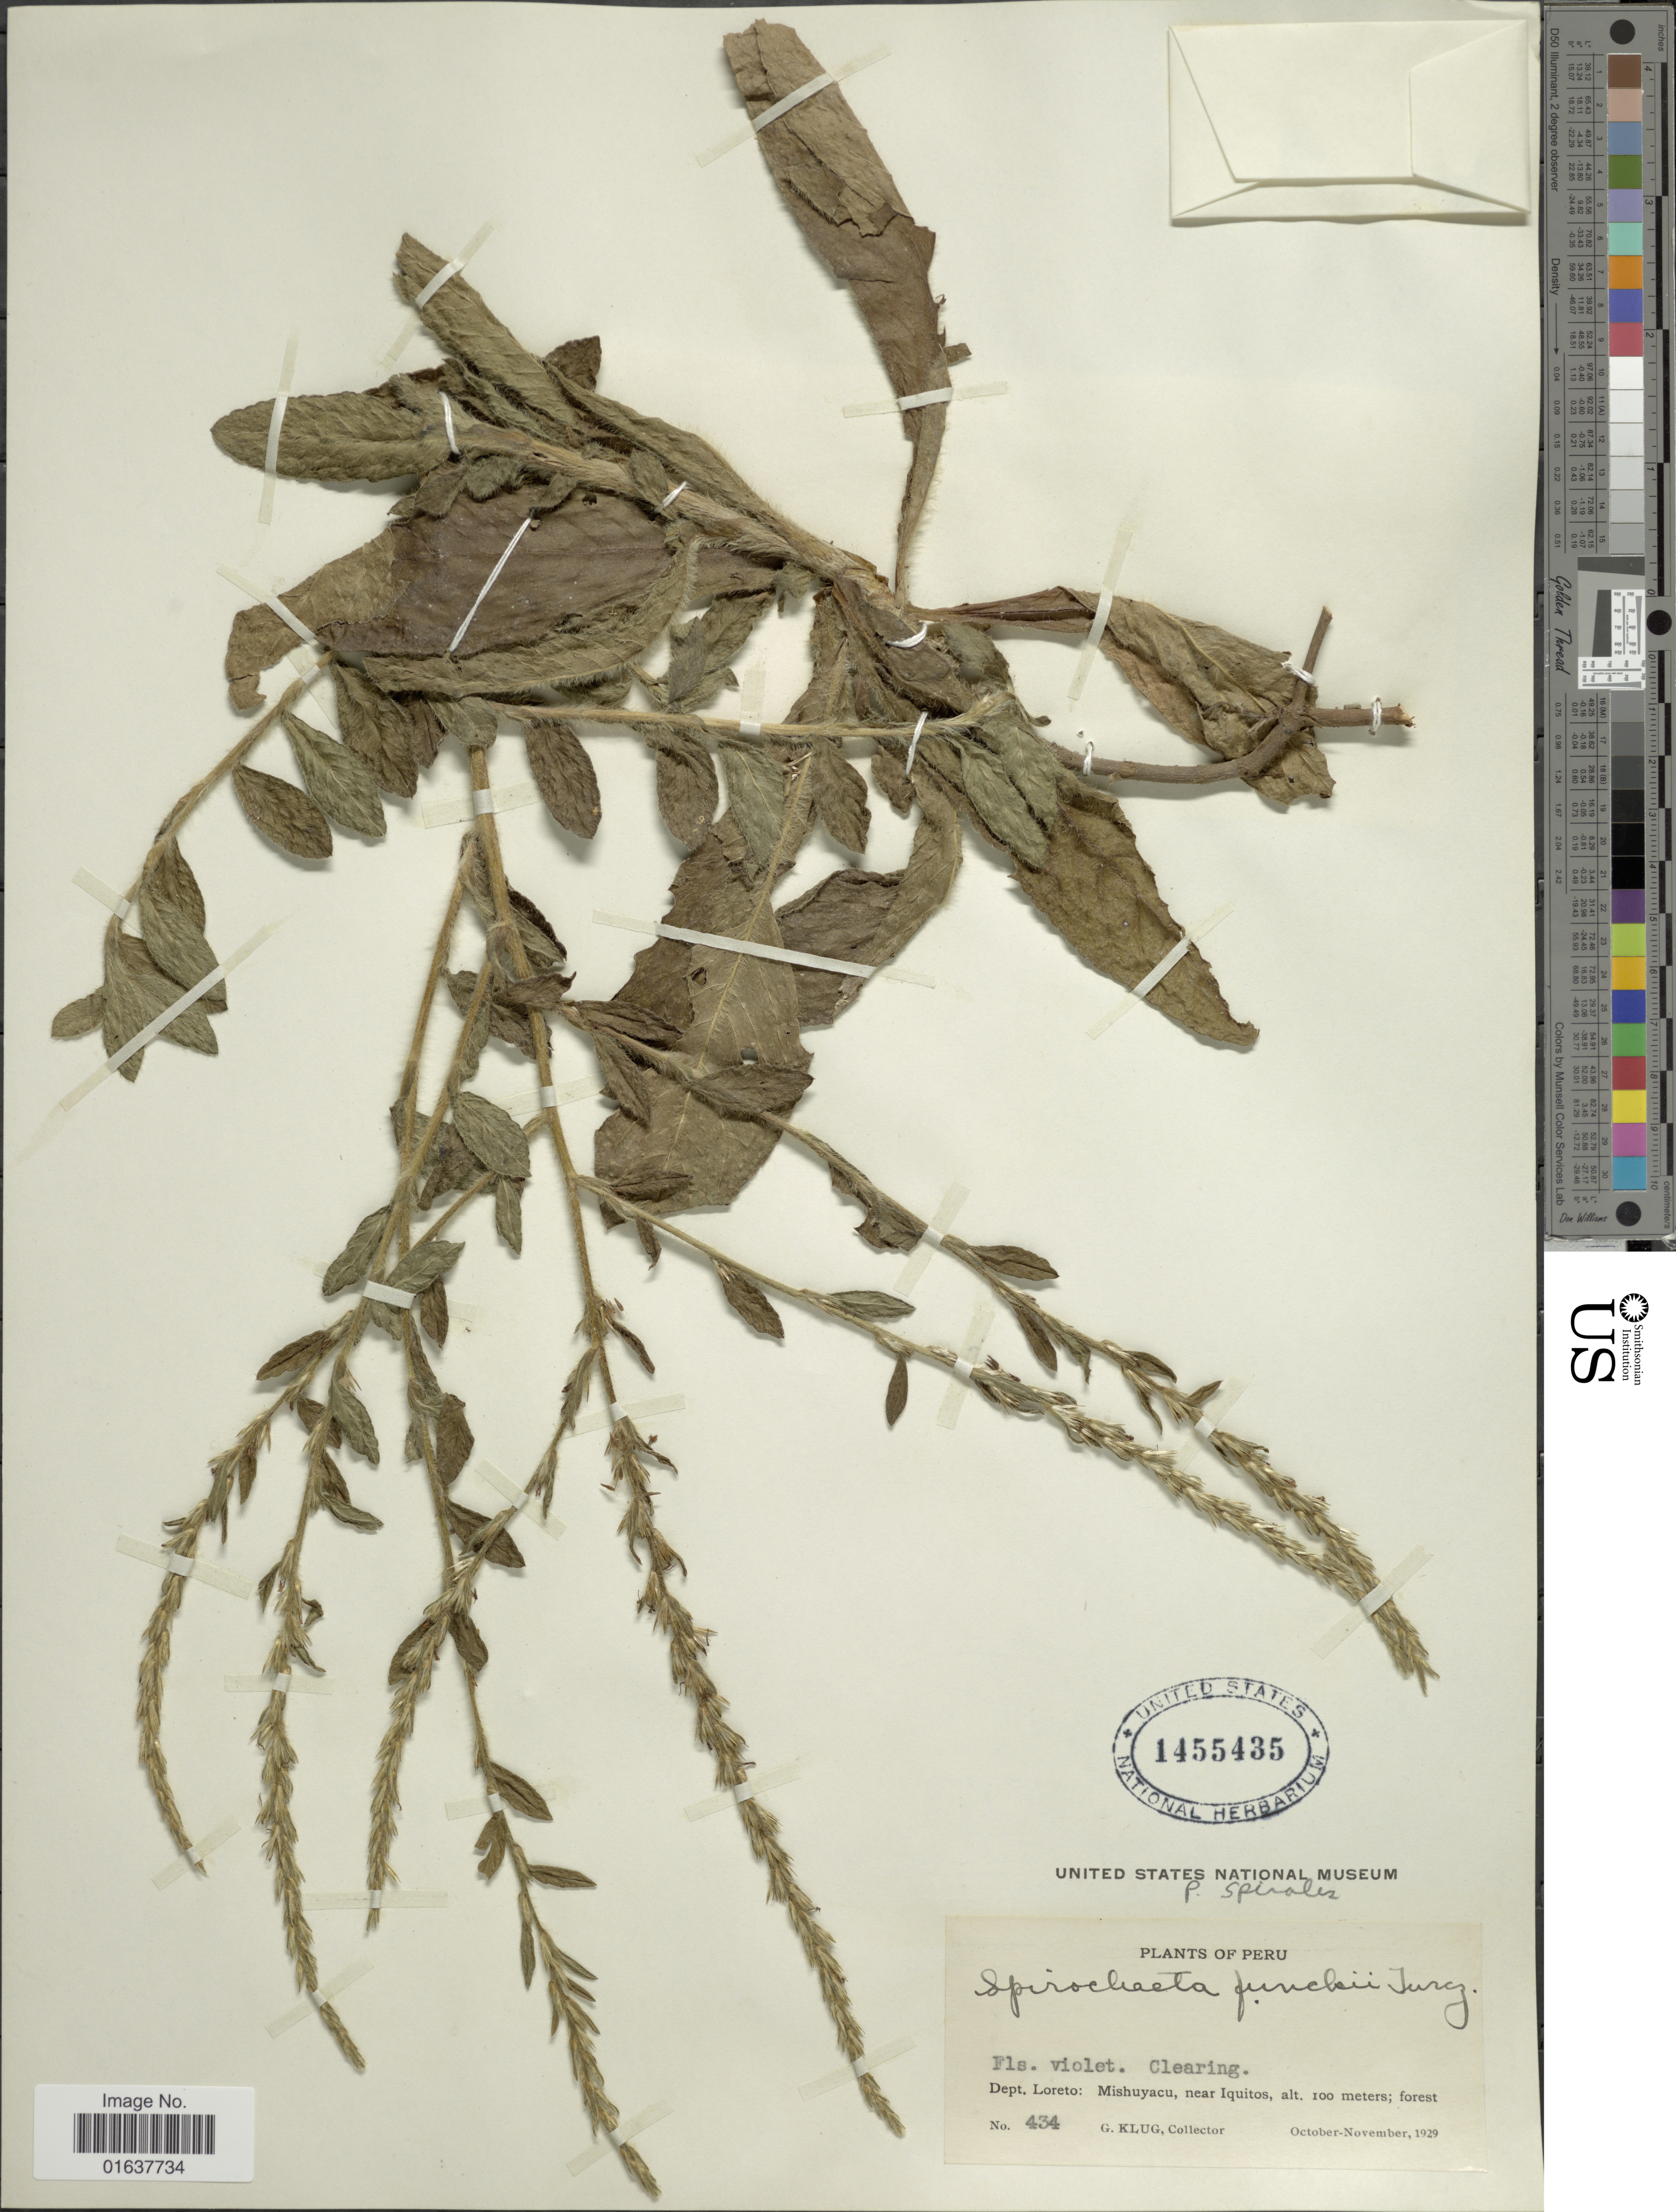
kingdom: Plantae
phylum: Tracheophyta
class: Magnoliopsida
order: Asterales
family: Asteraceae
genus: Pseudelephantopus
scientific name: Pseudelephantopus spiralis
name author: (Less.) Cronquist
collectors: G. Klug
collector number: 434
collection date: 1929-10/1929-11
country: Peru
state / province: Loreto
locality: Mishuyacu, near Iquitos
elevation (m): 100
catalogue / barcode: US 1455435